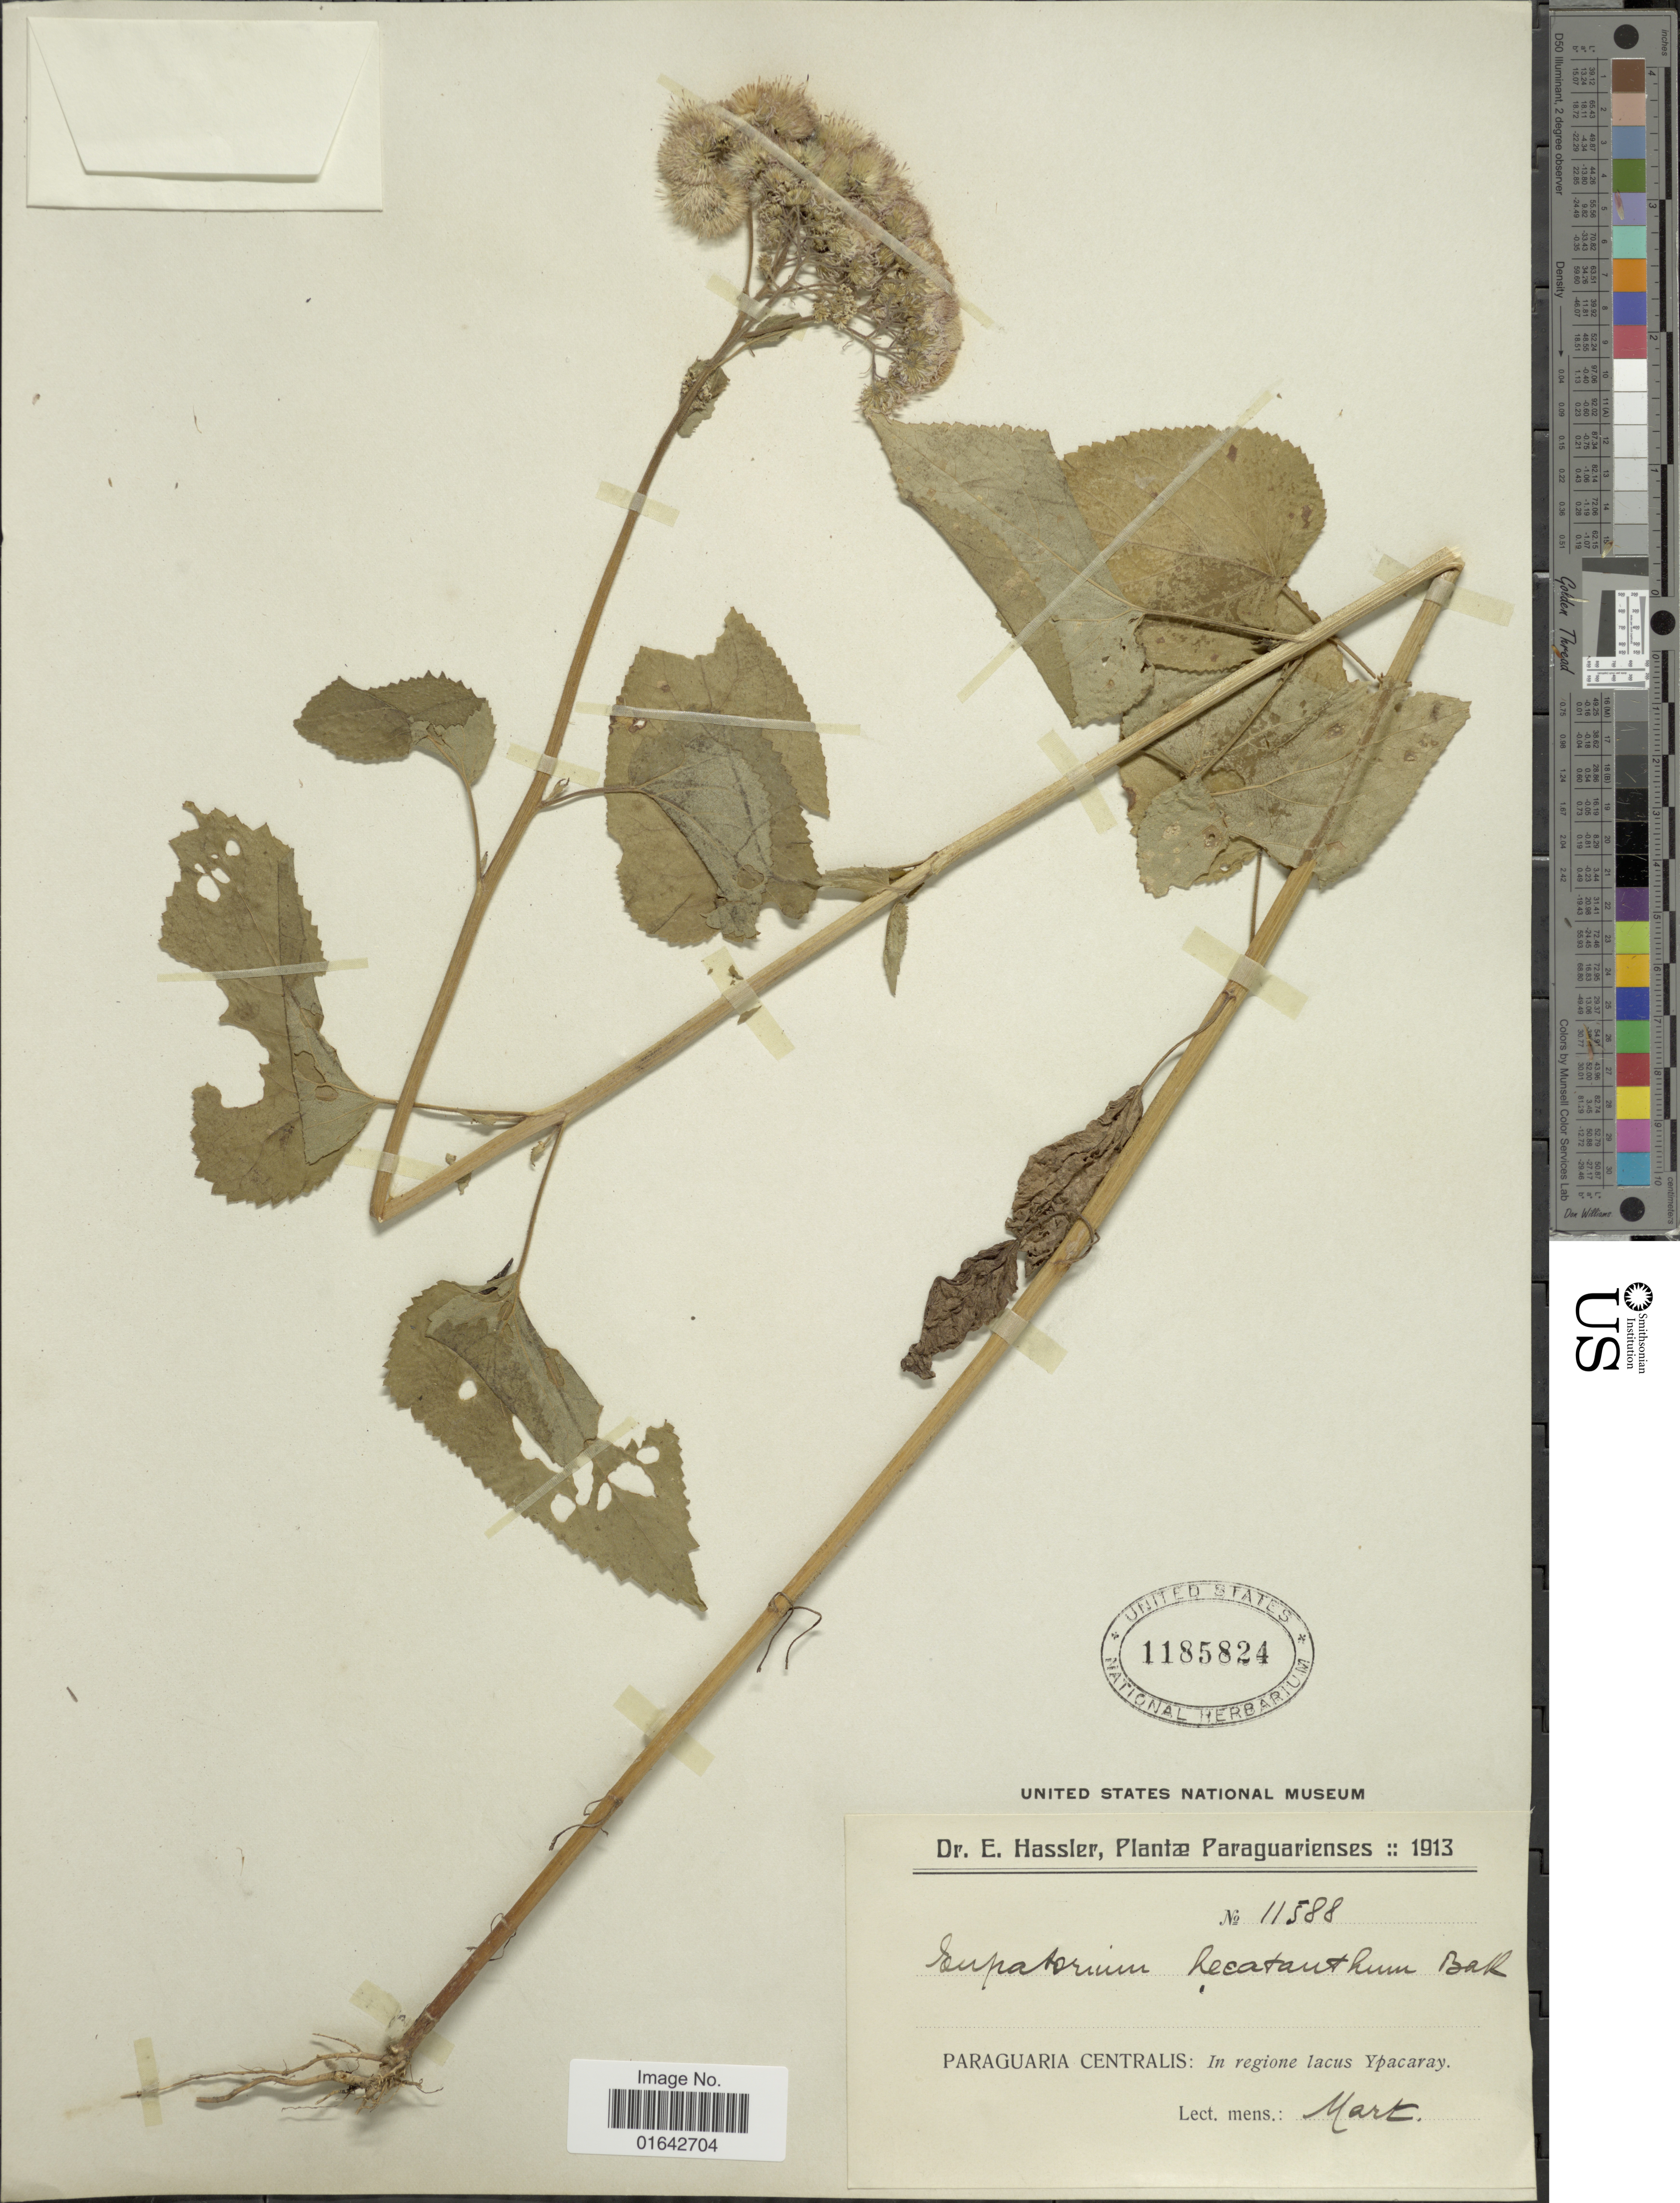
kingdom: Plantae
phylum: Tracheophyta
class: Magnoliopsida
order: Asterales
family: Asteraceae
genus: Urolepis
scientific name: Urolepis hecatantha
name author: (DC.) R.M. King & H. Rob.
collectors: E. Hassler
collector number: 11588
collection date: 1913-03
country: Paraguay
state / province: Central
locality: Paraguaria Centralis: in regione lacus Ypacaray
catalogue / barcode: US 1185824